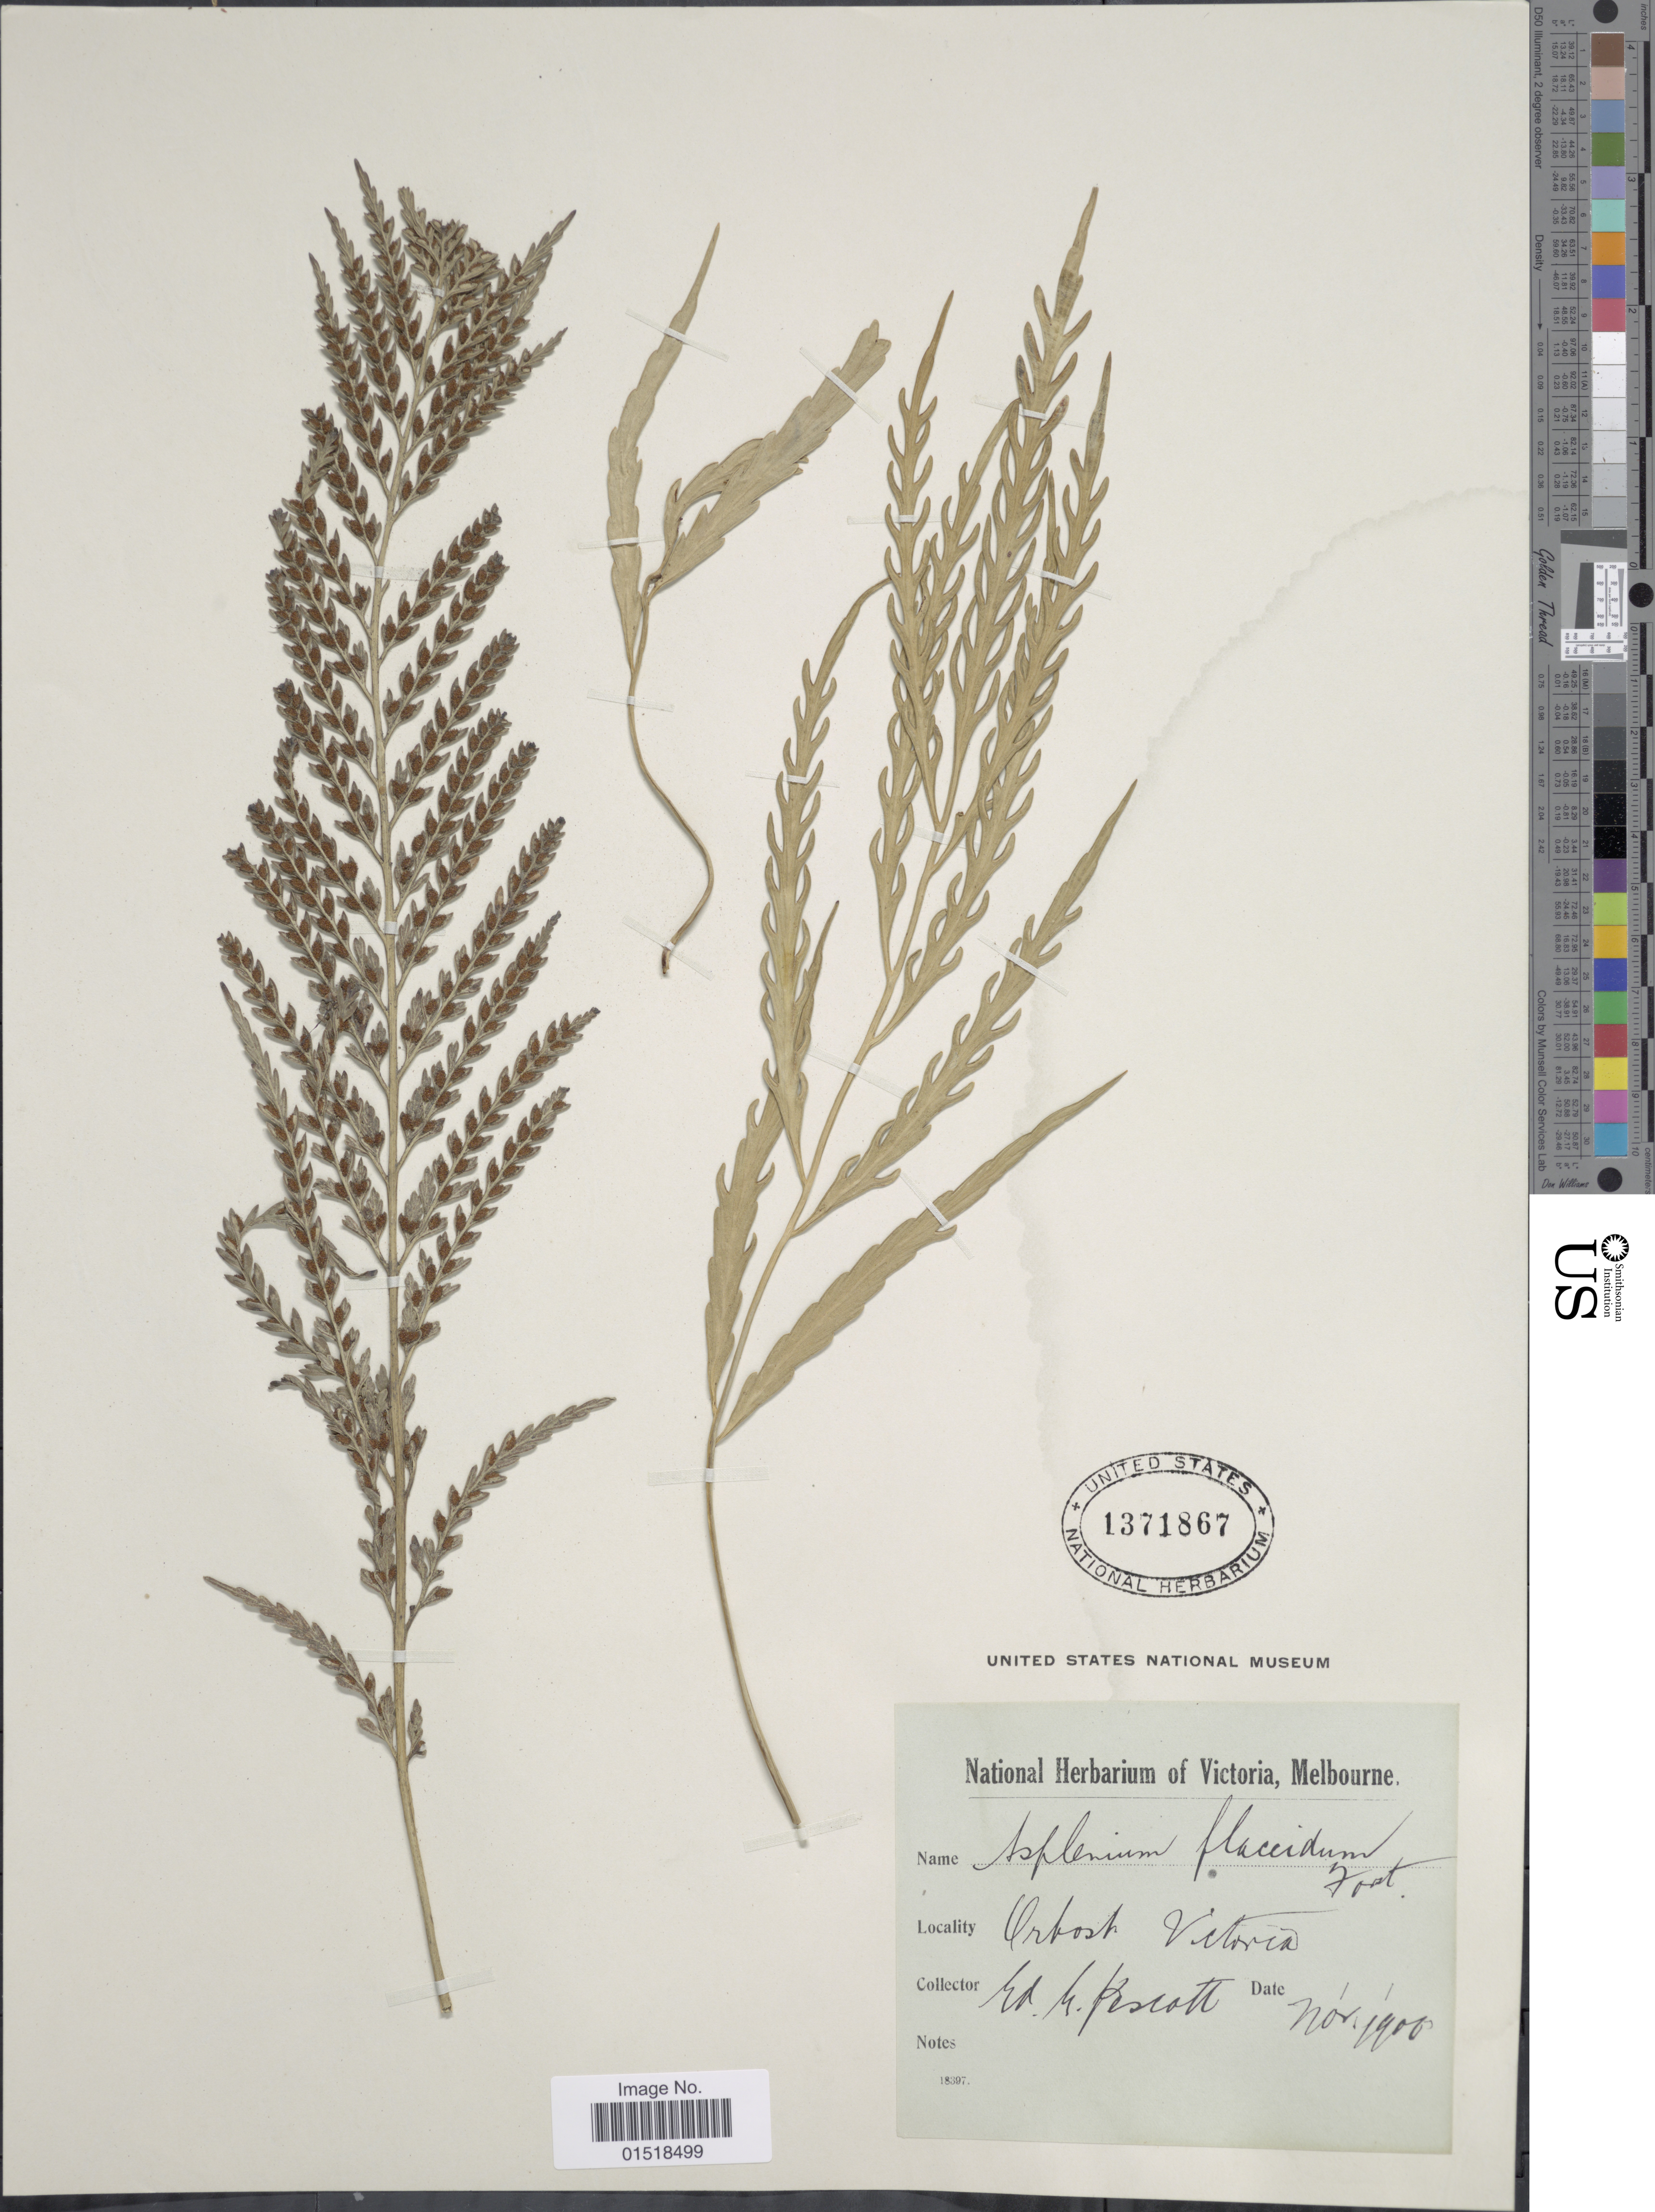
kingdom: Plantae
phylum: Tracheophyta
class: Polypodiopsida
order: Polypodiales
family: Aspleniaceae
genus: Asplenium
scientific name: Asplenium flaccidum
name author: Bonap.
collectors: E. Prescott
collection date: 1906-11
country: Australia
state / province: Victoria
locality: Orbost, Victoria.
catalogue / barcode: US 1371867